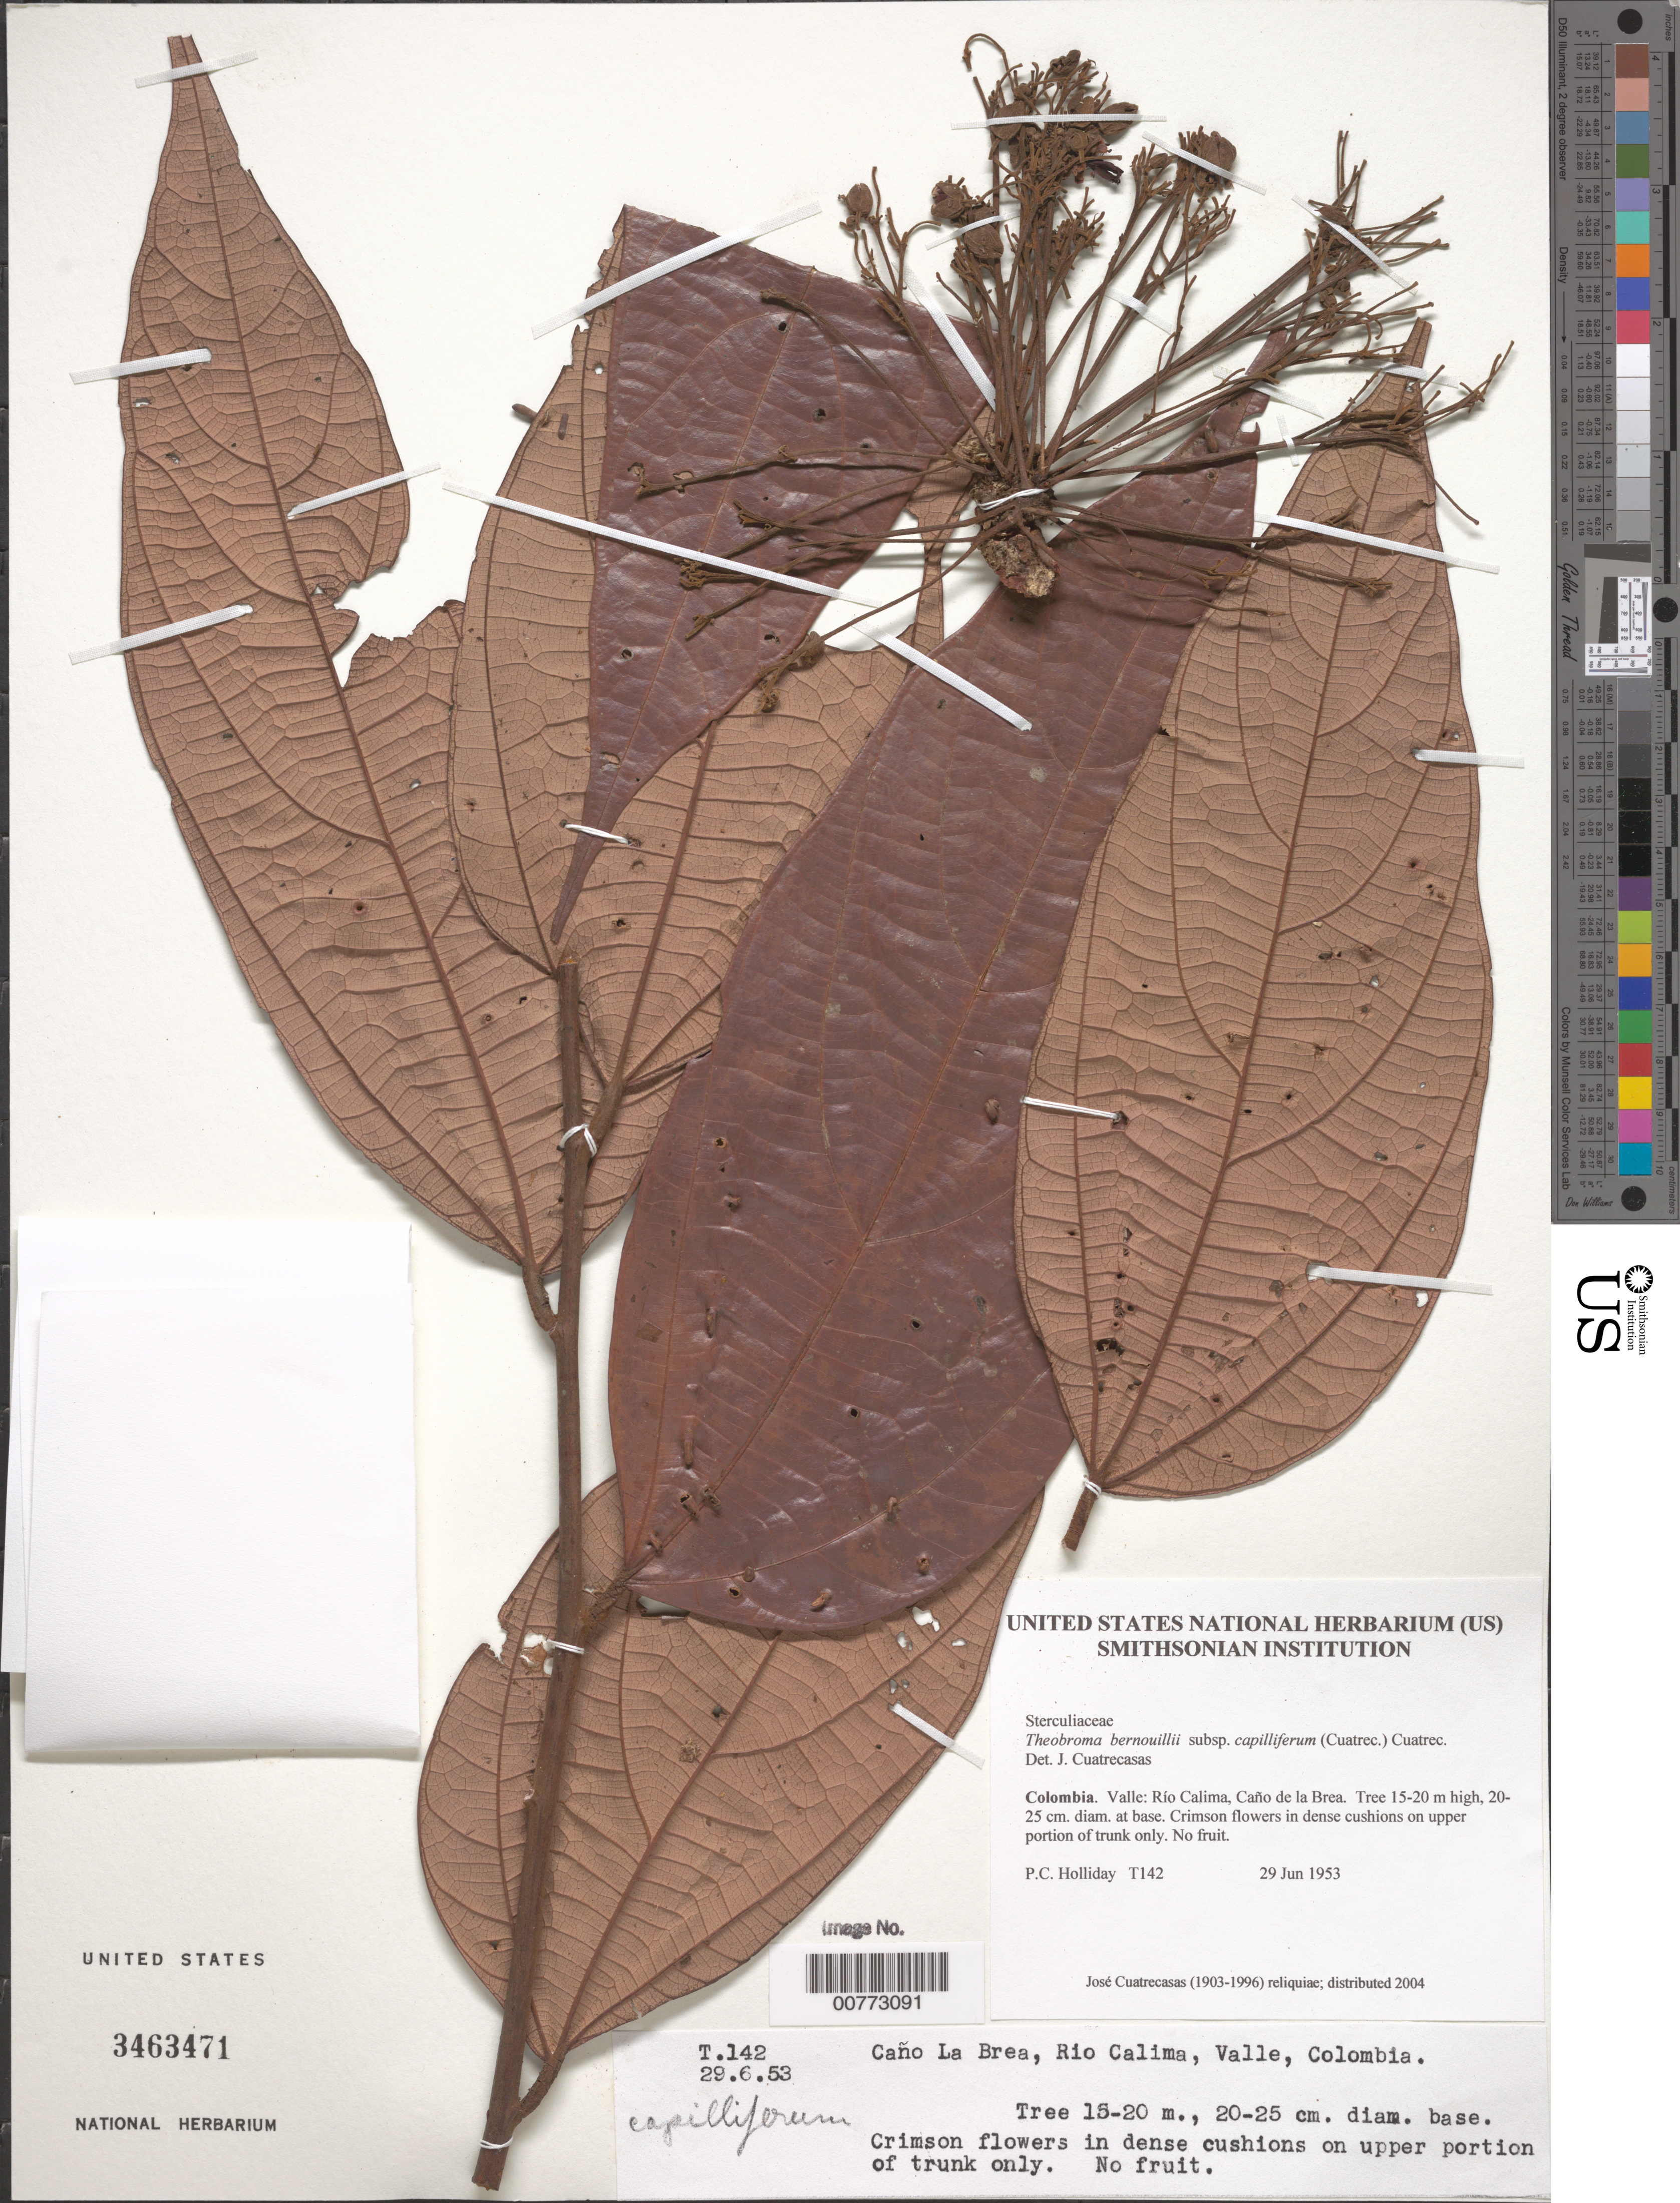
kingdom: Plantae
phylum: Tracheophyta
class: Magnoliopsida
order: Malvales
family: Malvaceae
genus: Theobroma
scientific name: Theobroma glaucum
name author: H. Karst.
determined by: Dorr, L. J., (BOT), Smithsonian Institution - National Museum of Natural History (UNITED STATES)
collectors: P. C. Holliday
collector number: T142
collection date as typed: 29 Jun 1953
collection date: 1953-06-29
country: Colombia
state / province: Valle del Cauca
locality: Río Calima, Caño de la Brea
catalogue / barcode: US 3463471